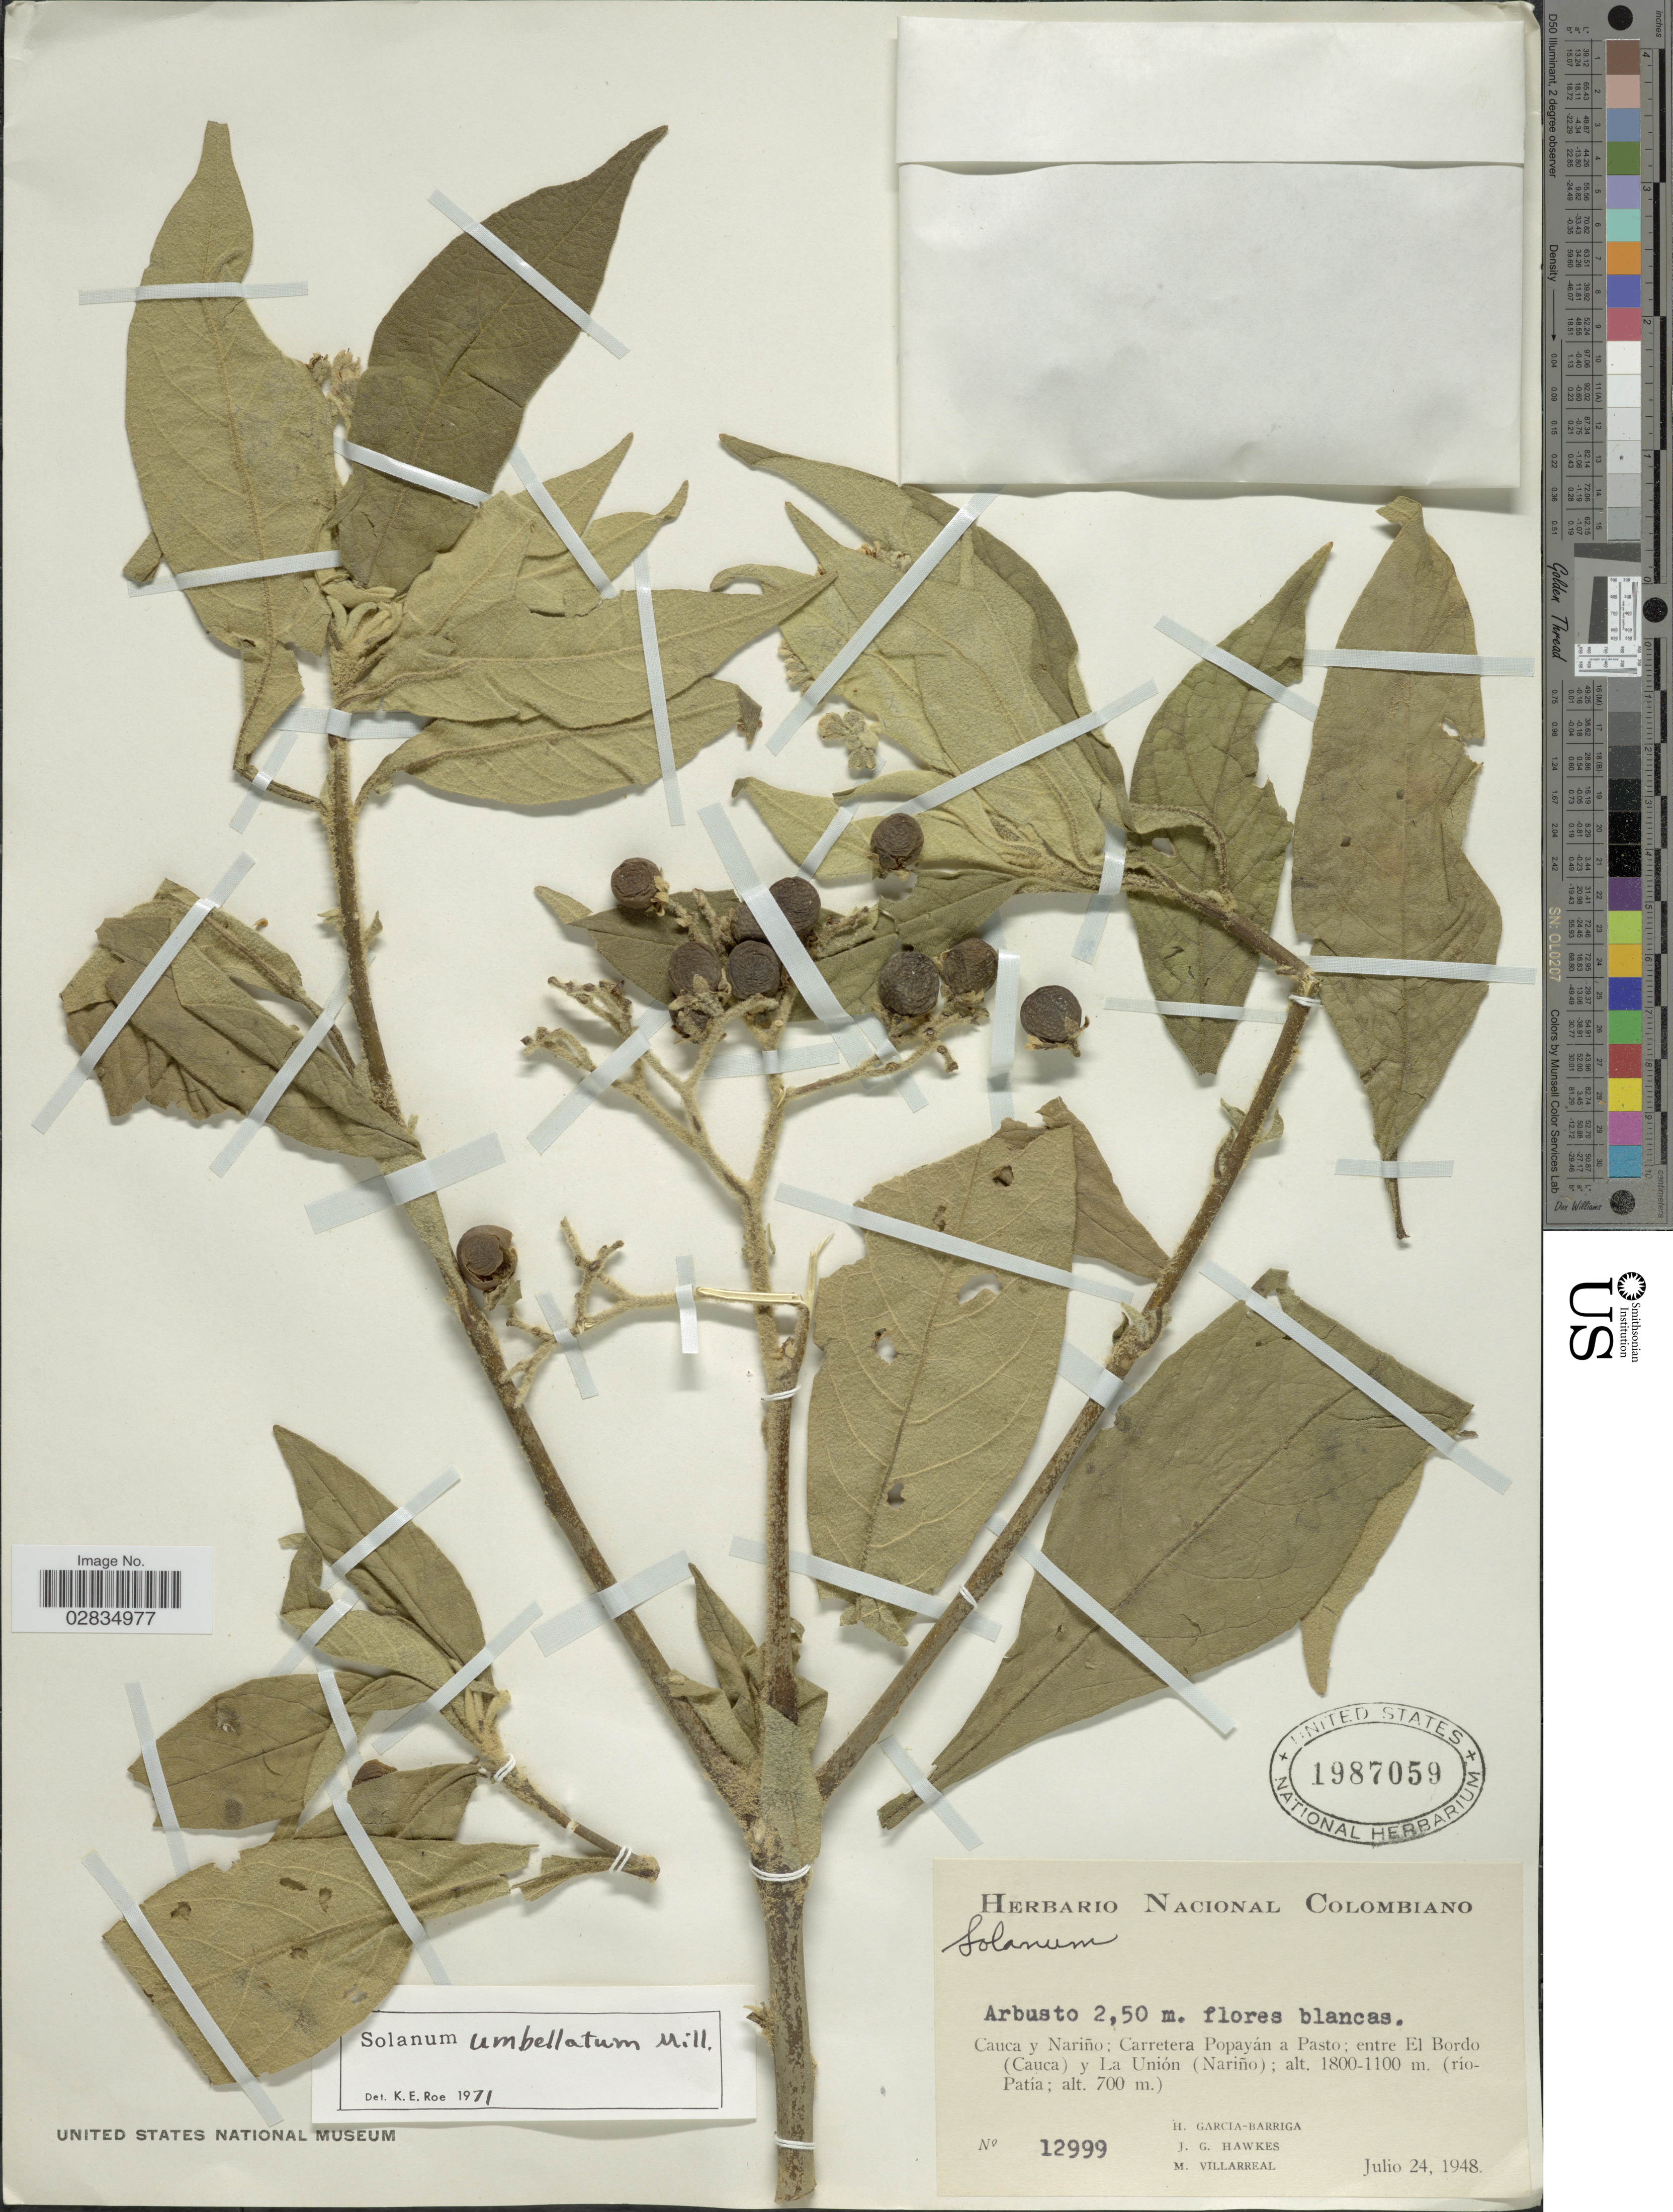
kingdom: Plantae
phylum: Tracheophyta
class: Magnoliopsida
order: Solanales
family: Solanaceae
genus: Solanum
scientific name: Solanum umbellatum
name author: Mill.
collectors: H. García Barriga, J. Hawkes & M. Villarreal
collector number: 12999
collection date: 1948-07-24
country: Colombia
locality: Cauca y Nariño; Carretera Popayán a Pasto; entre El Bordo (Cauca) y La Unión (Nariño) (río-Patía).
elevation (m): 700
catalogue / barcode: US 1987059